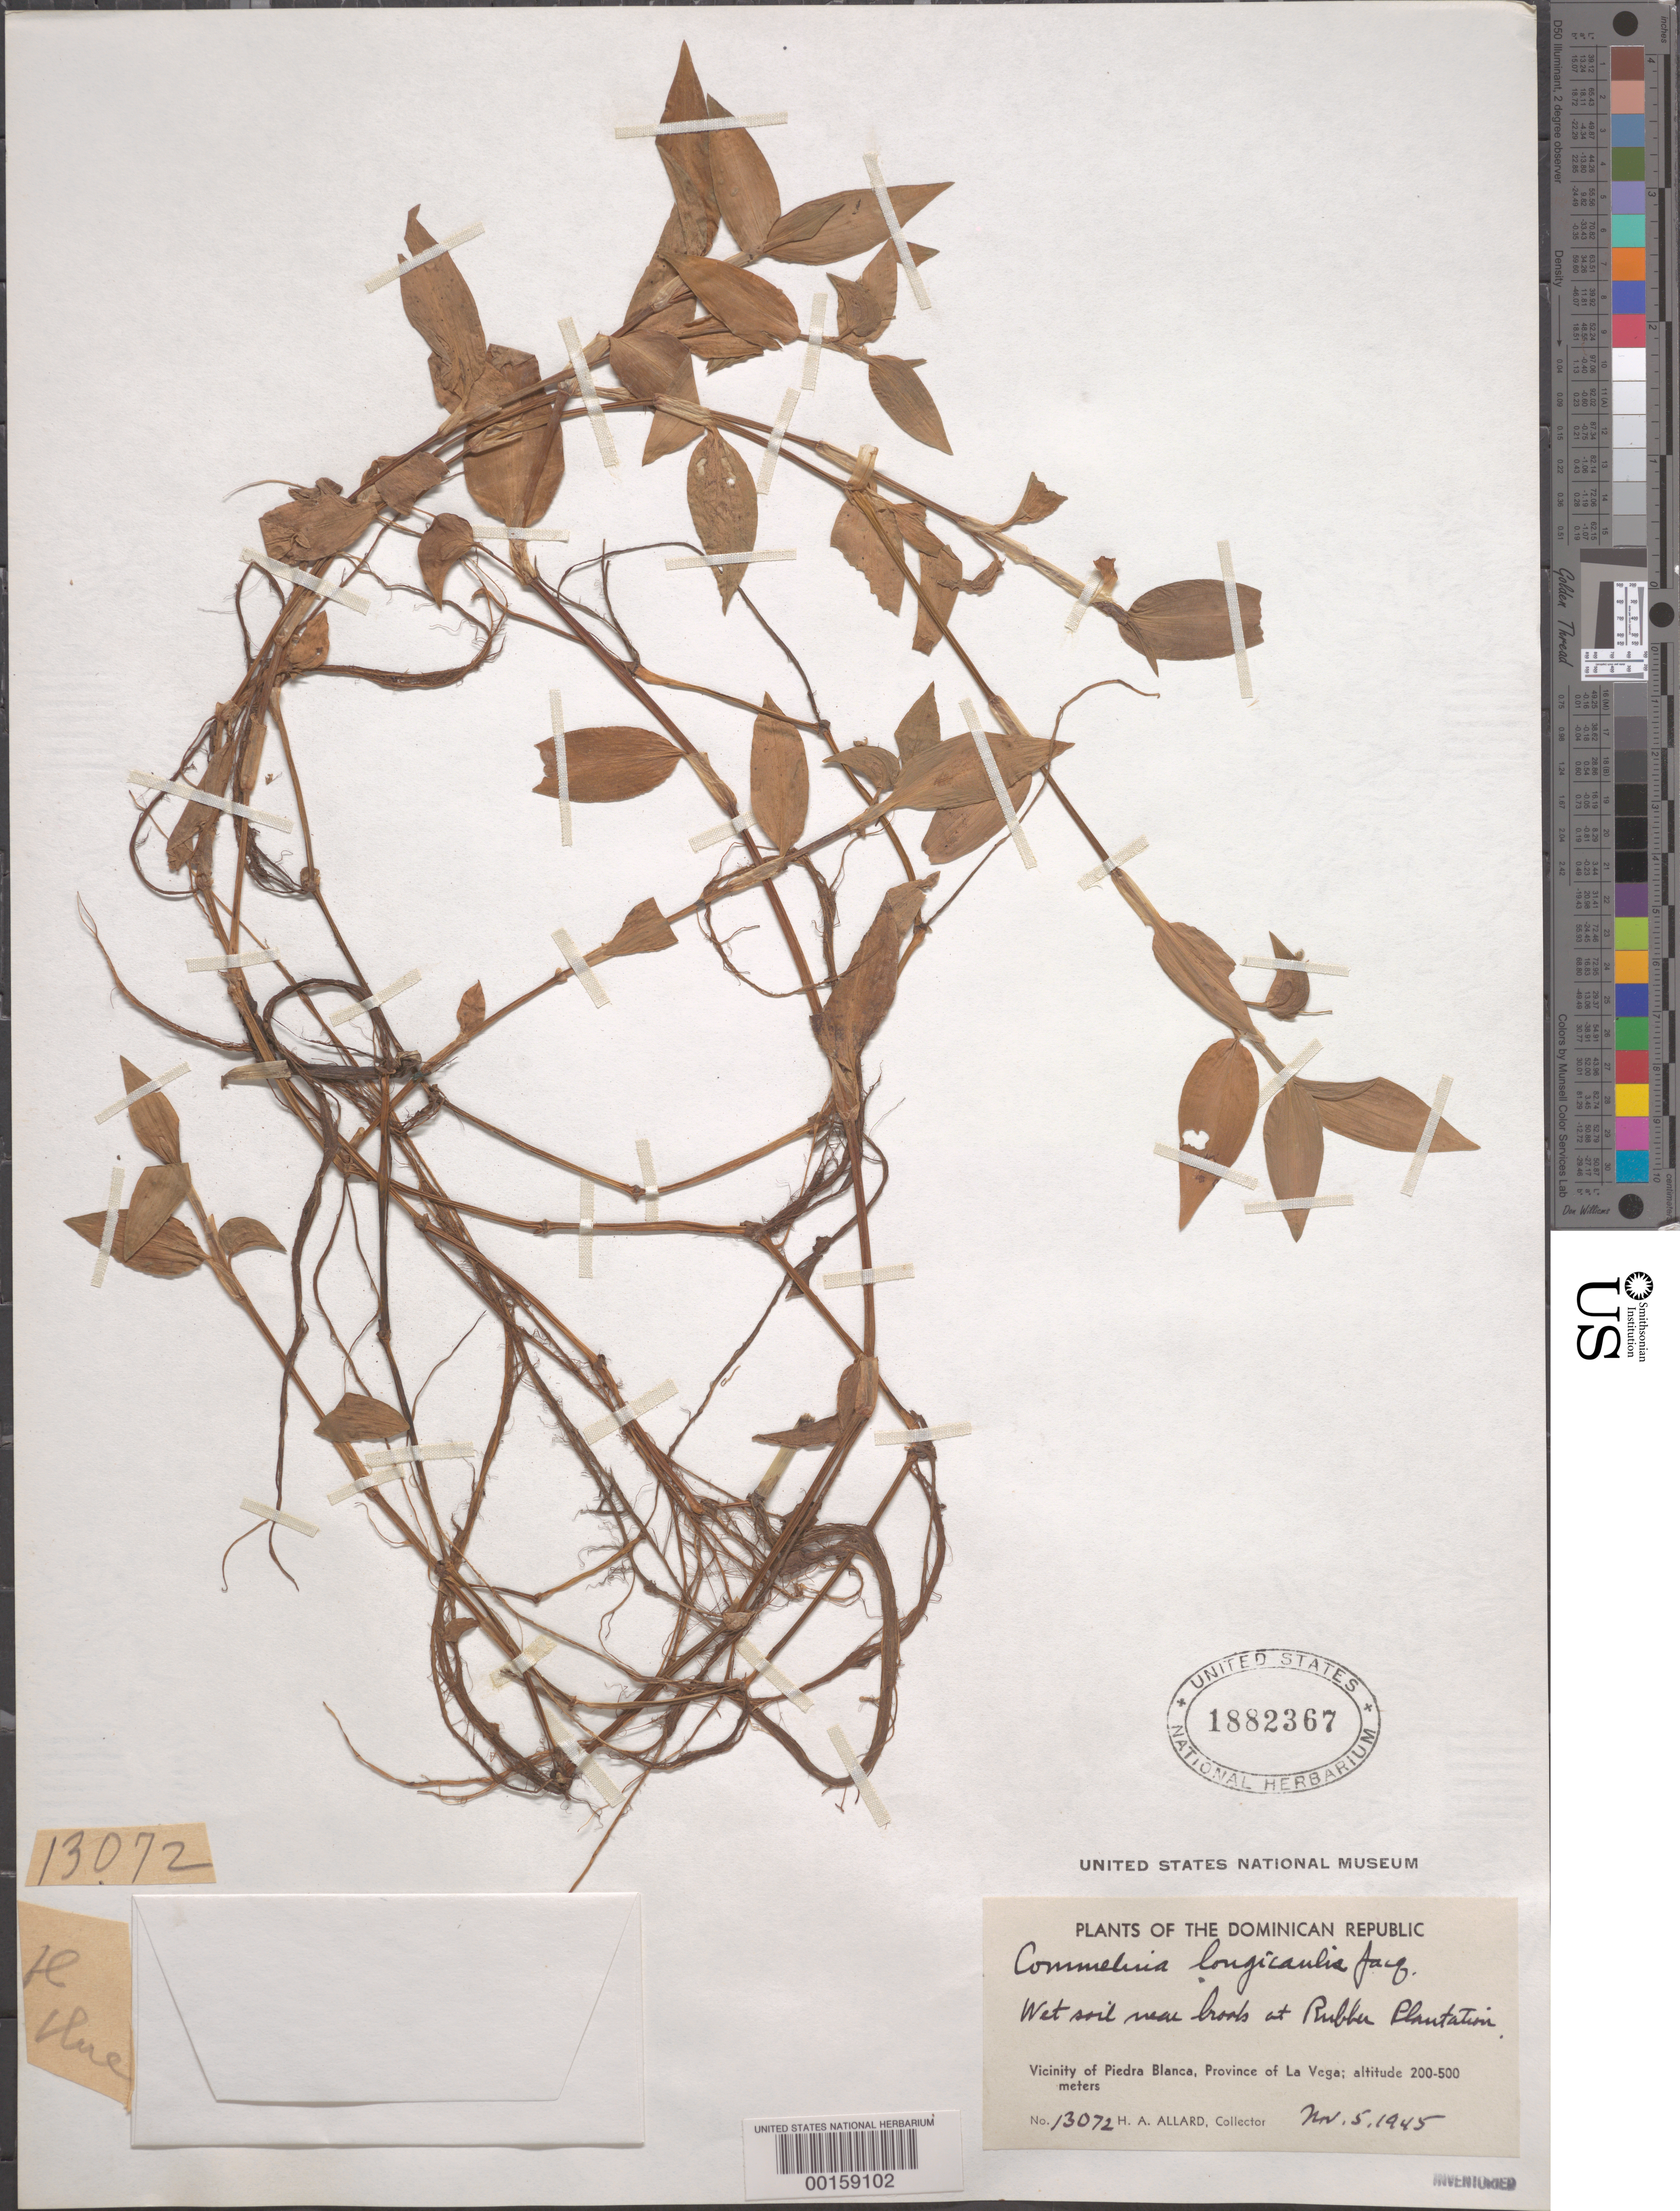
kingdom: Plantae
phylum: Tracheophyta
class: Liliopsida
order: Commelinales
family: Commelinaceae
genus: Commelina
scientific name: Commelina diffusa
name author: Burm. f.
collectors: H. A. Allard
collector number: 13072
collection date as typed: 05 Nov 1945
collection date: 1945-11-05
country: Dominican Republic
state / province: La Vega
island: Hispaniola Island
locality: Piedra blanca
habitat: Wet soil; near brook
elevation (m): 200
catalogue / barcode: US 1882367